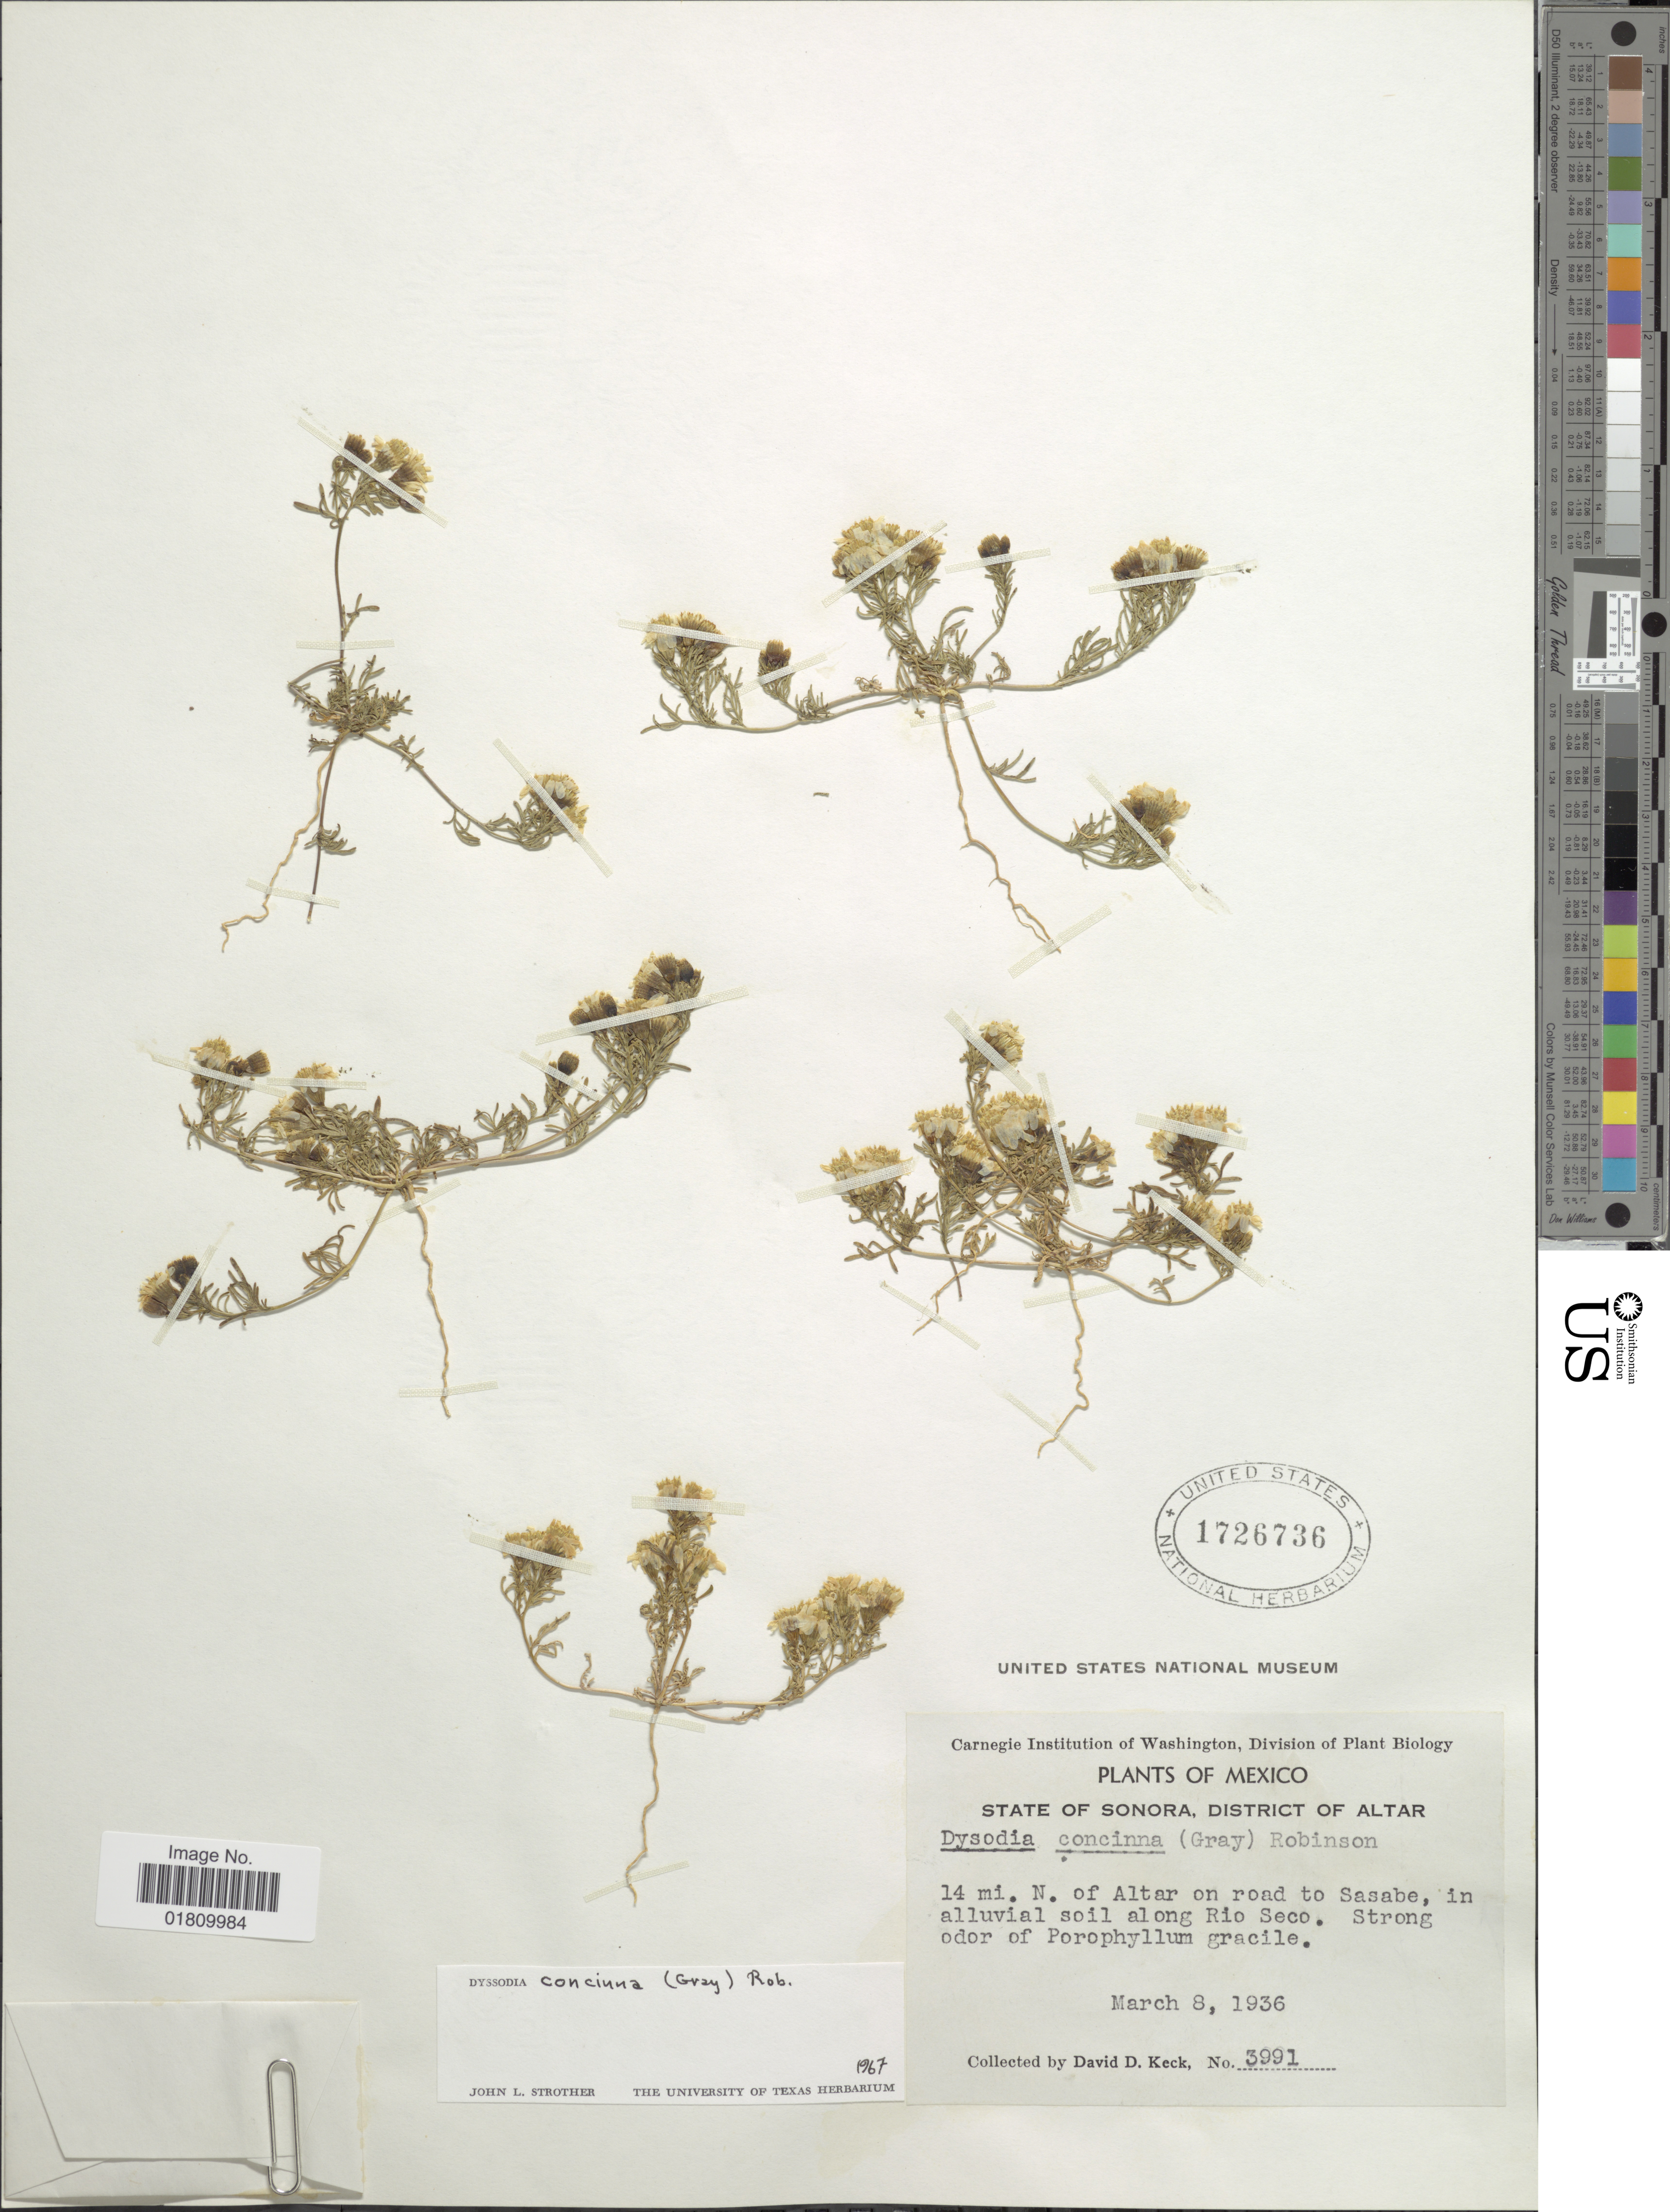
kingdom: Plantae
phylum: Tracheophyta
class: Magnoliopsida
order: Asterales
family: Asteraceae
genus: Thymophylla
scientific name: Thymophylla concinna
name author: (A. Gray) Strother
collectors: D. D. Keck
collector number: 3991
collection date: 1936-03-08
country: Mexico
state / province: Sonora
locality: District of Altar, 14 mi. N. of Altar on road to Sasabe, in alluvial soil along Rio Seco.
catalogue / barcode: US 1726736